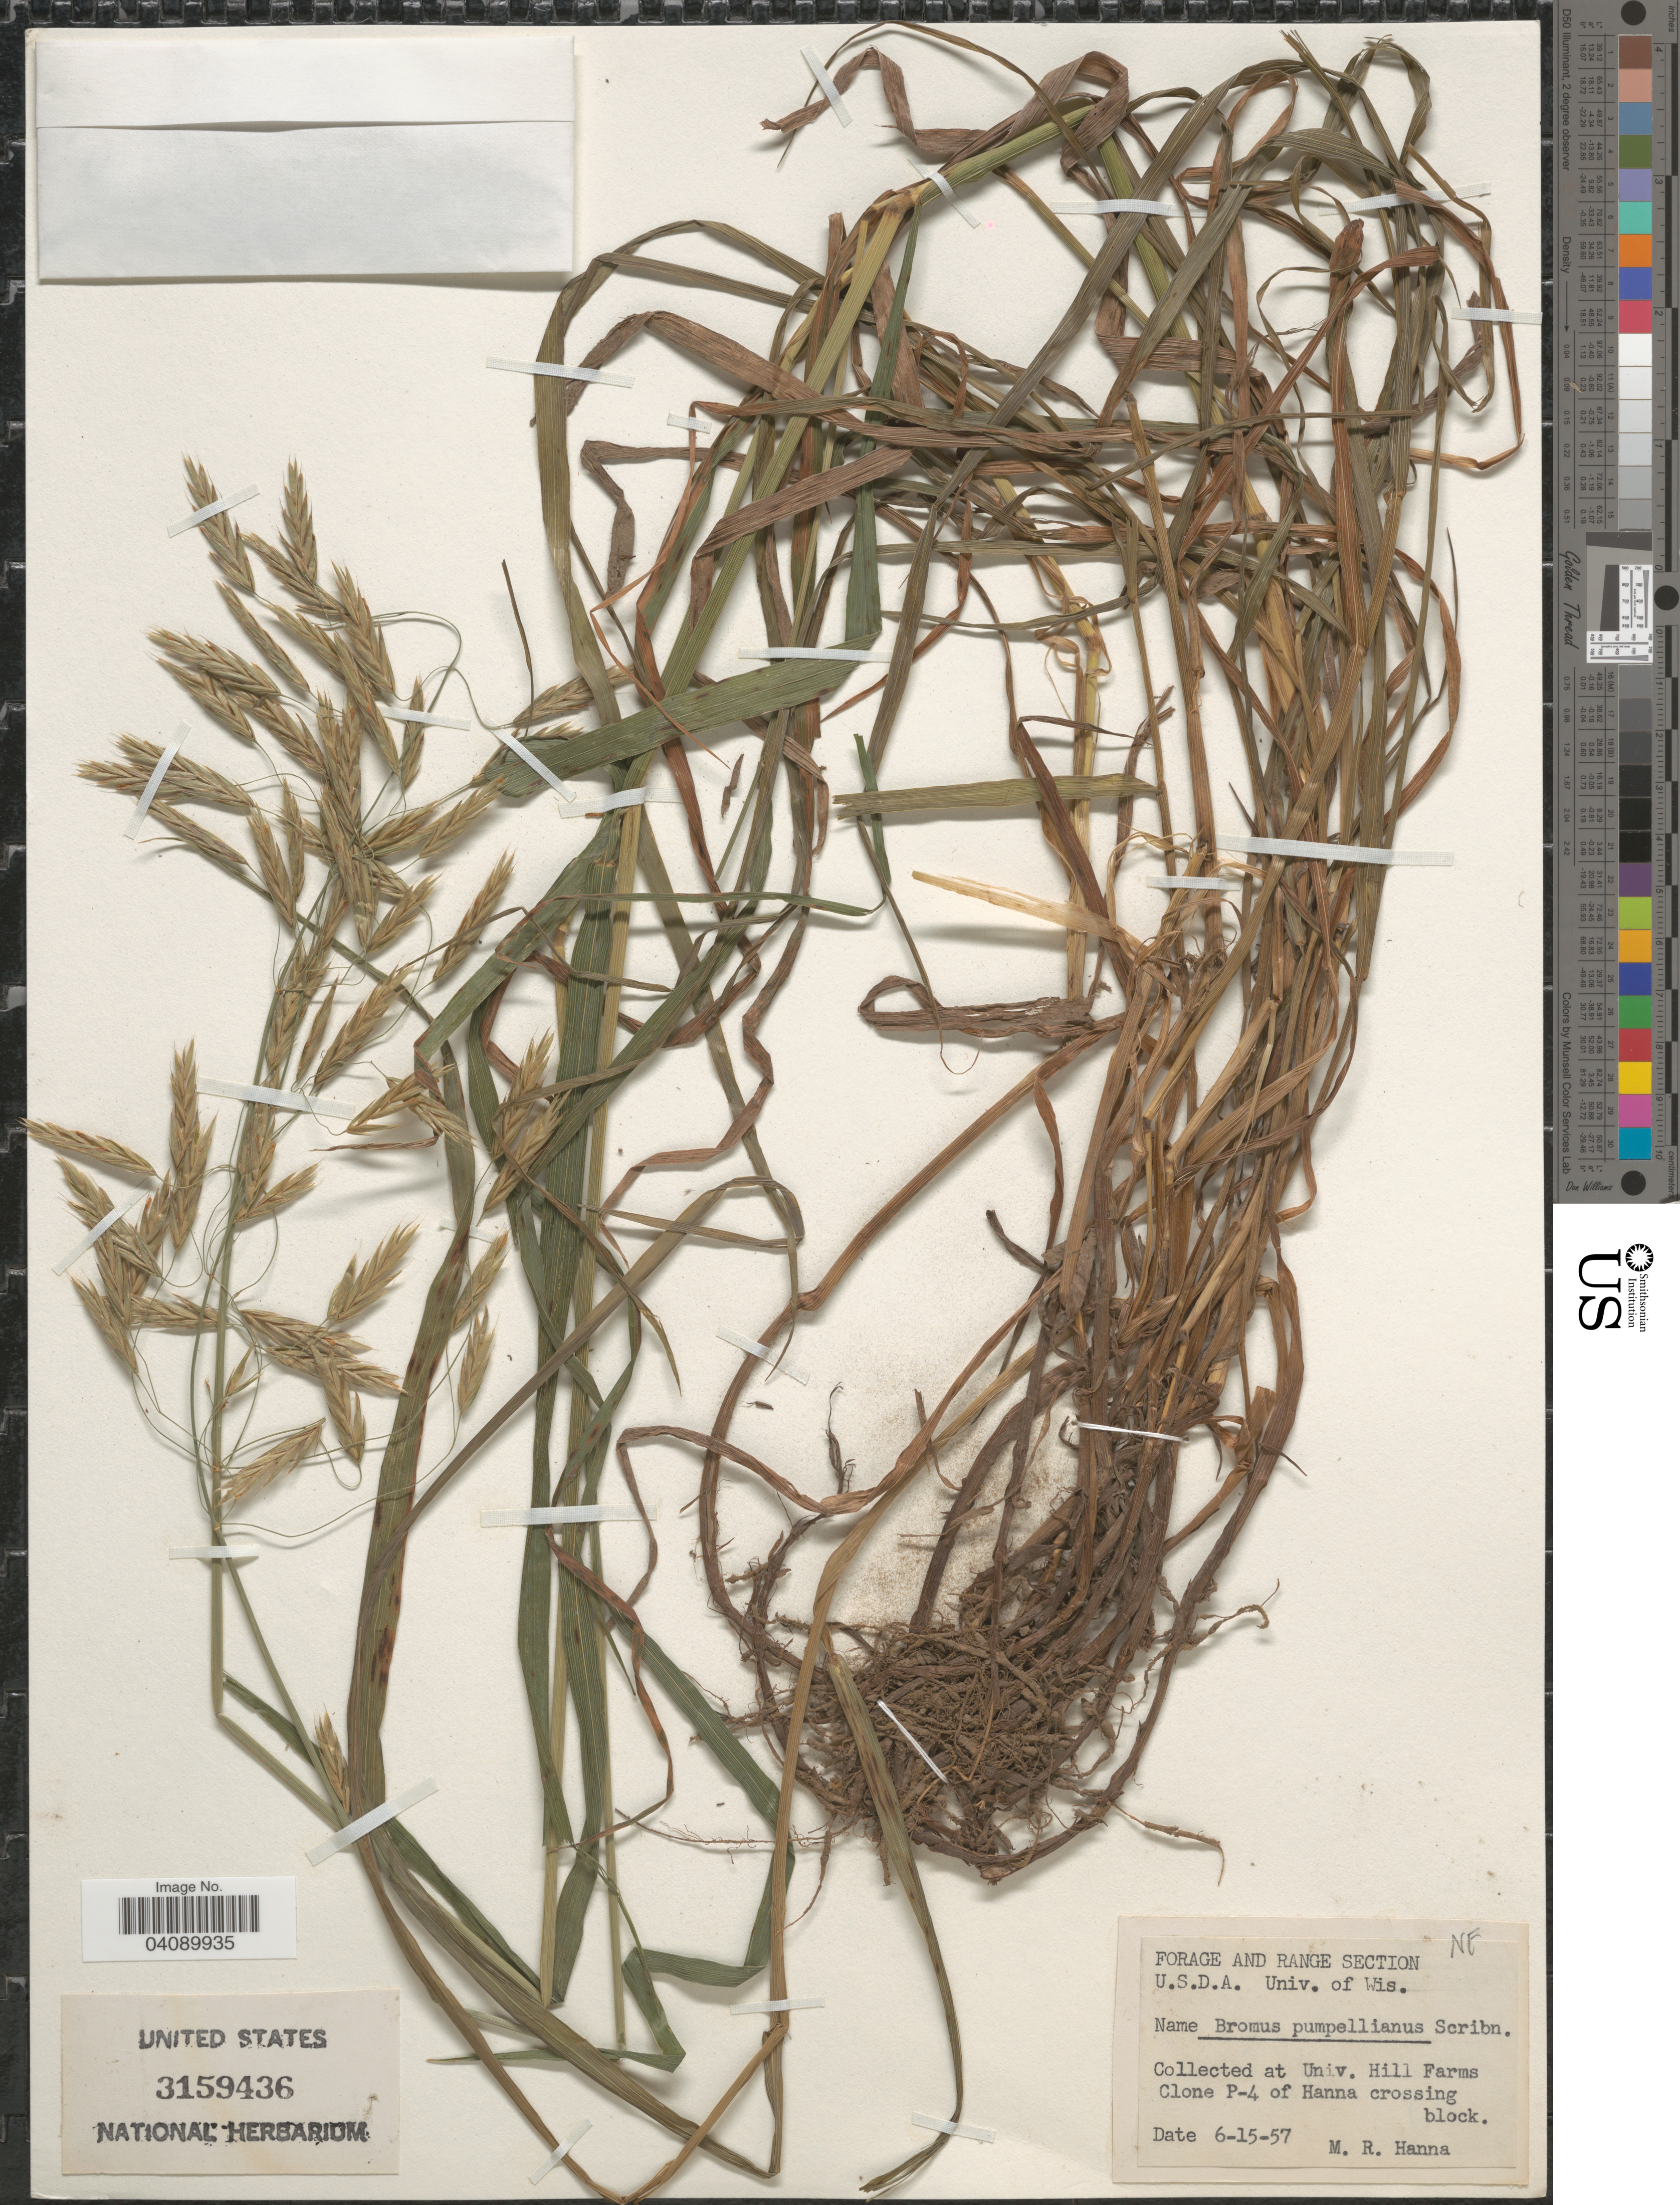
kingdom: Plantae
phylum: Tracheophyta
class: Liliopsida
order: Poales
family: Poaceae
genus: Bromus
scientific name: Bromus pumpellianus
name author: Scribn.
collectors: M. Hanna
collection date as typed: Transcribed d/m/y: 15/6/57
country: United States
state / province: Wisconsin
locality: Univ. Hill Farms Clone P-4 of Hanna crossing block.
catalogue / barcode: US 3159436